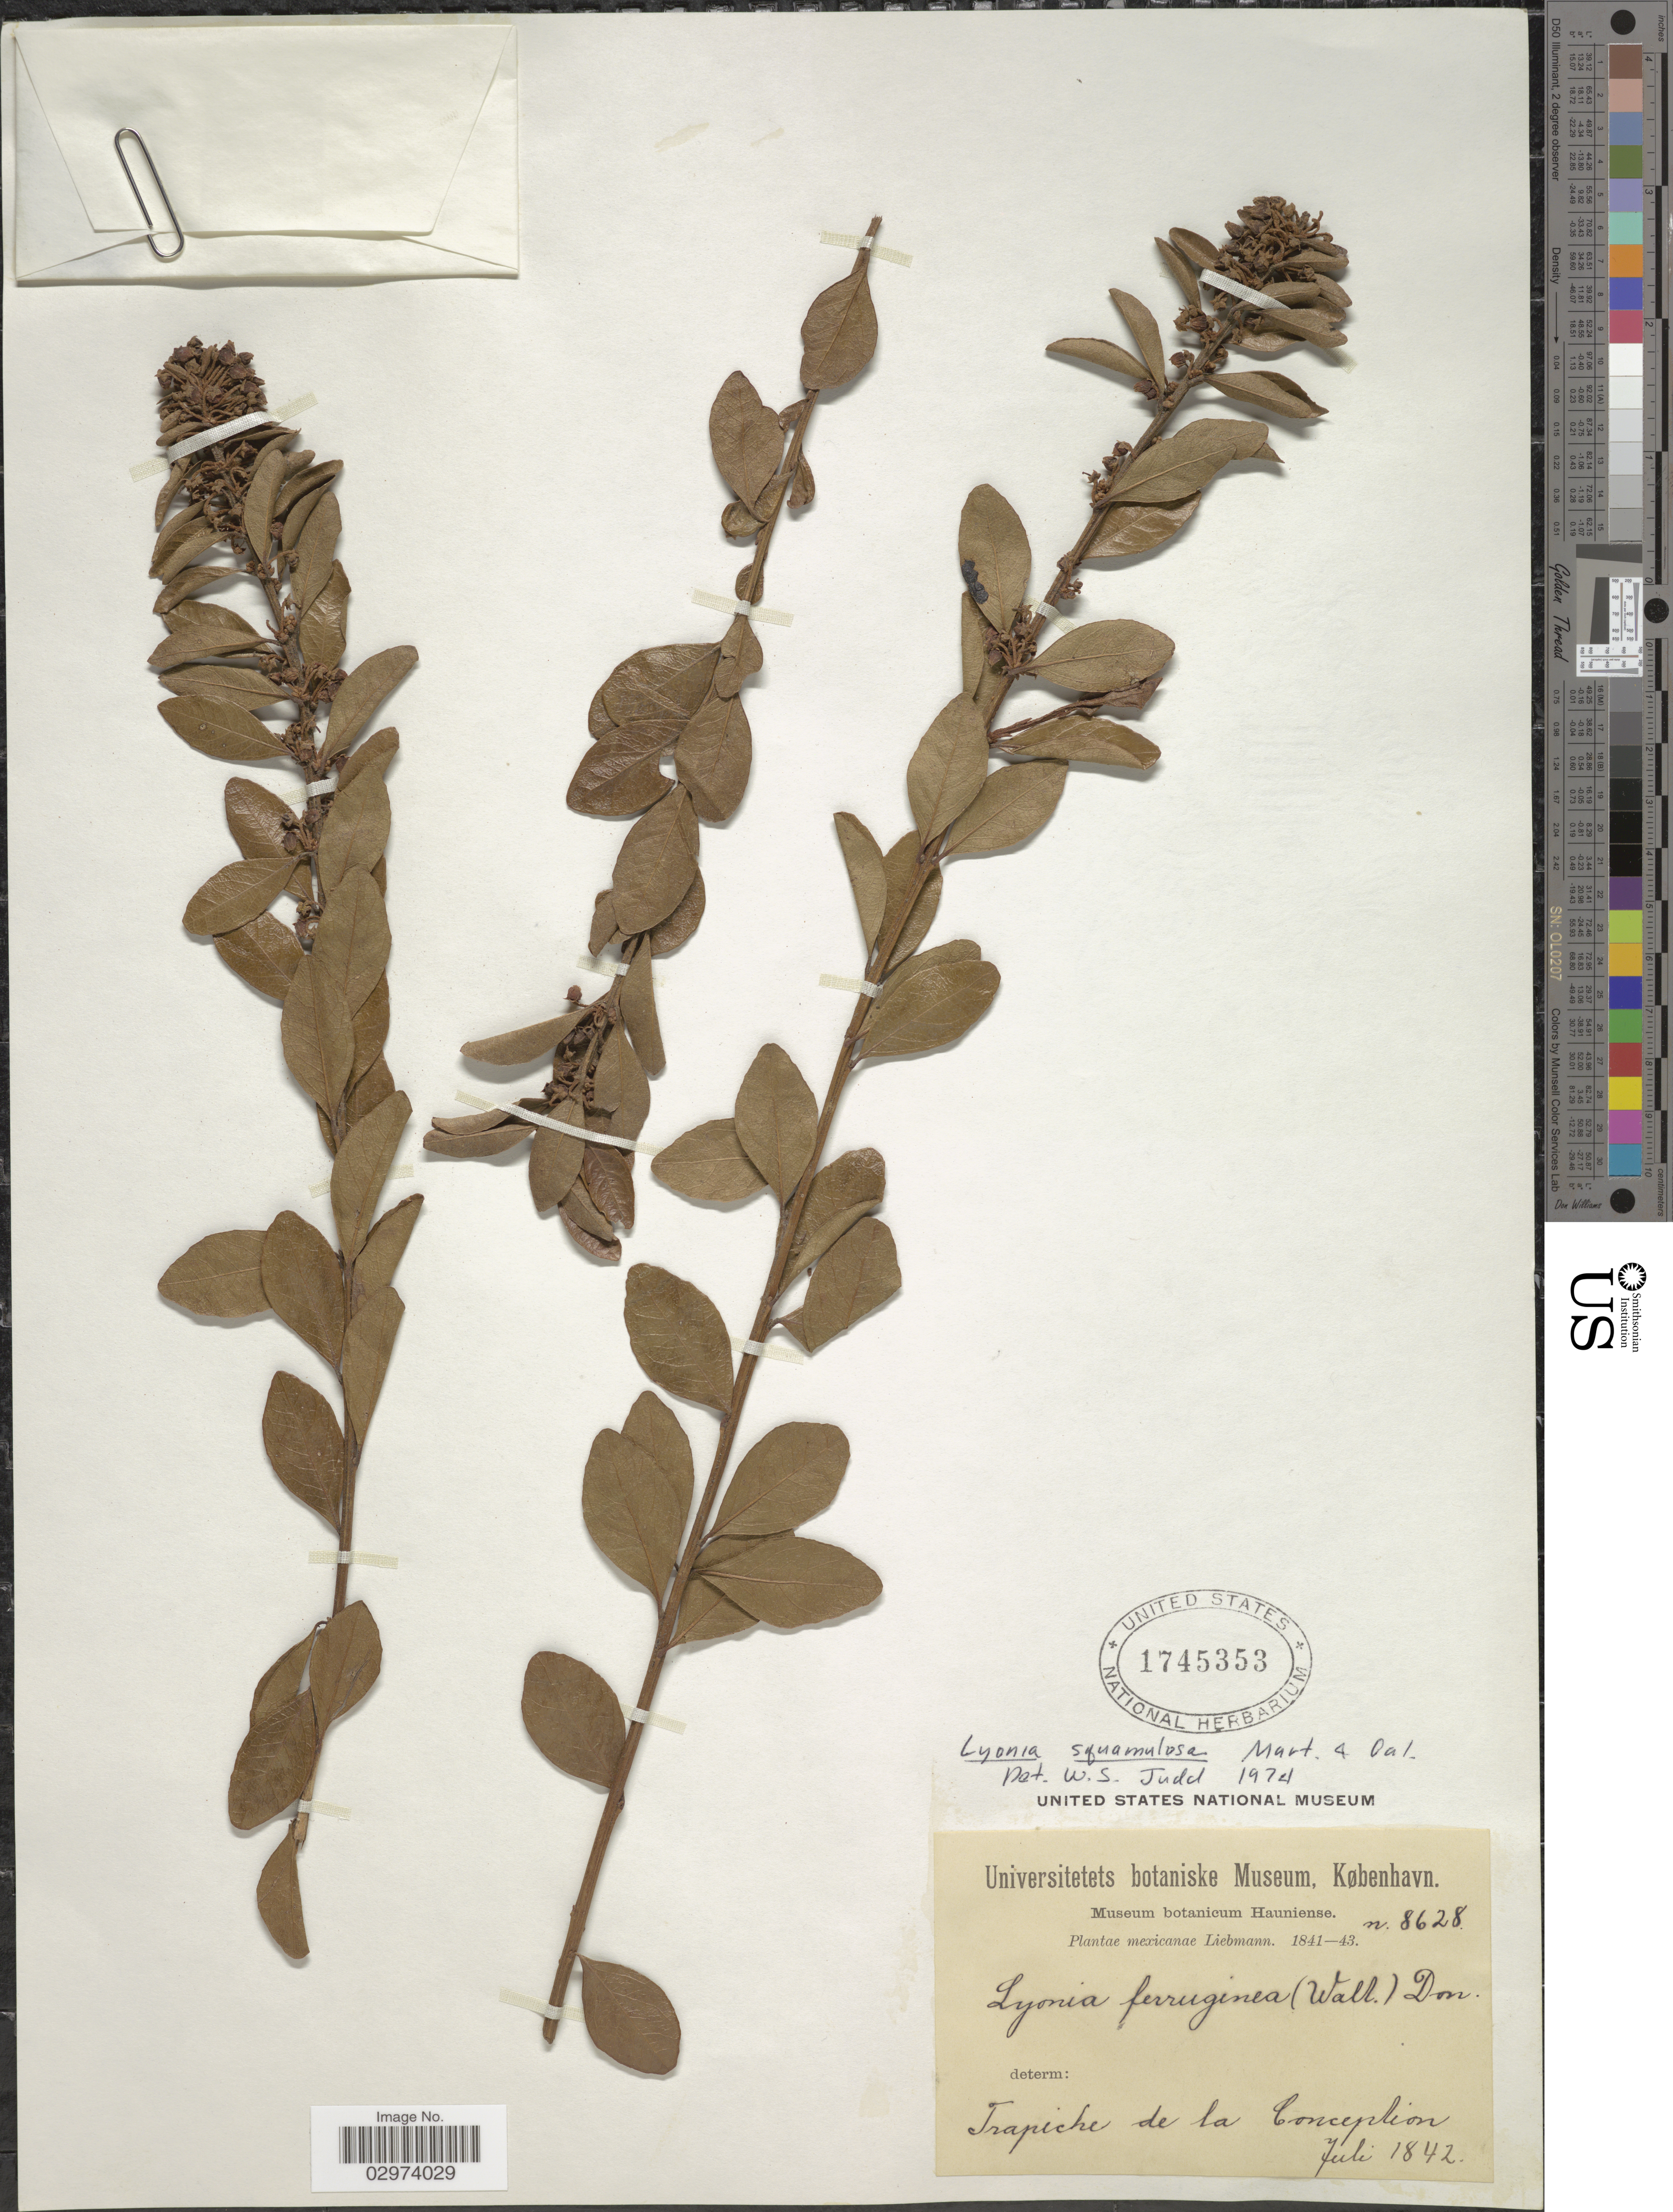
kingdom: Plantae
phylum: Tracheophyta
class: Magnoliopsida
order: Ericales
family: Ericaceae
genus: Lyonia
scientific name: Lyonia squamulosa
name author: M. Martens & Galeotti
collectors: Liebmann, --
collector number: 8628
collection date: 1842-07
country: Mexico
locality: Trapiche de la Concepcion.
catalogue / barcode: US 1745353